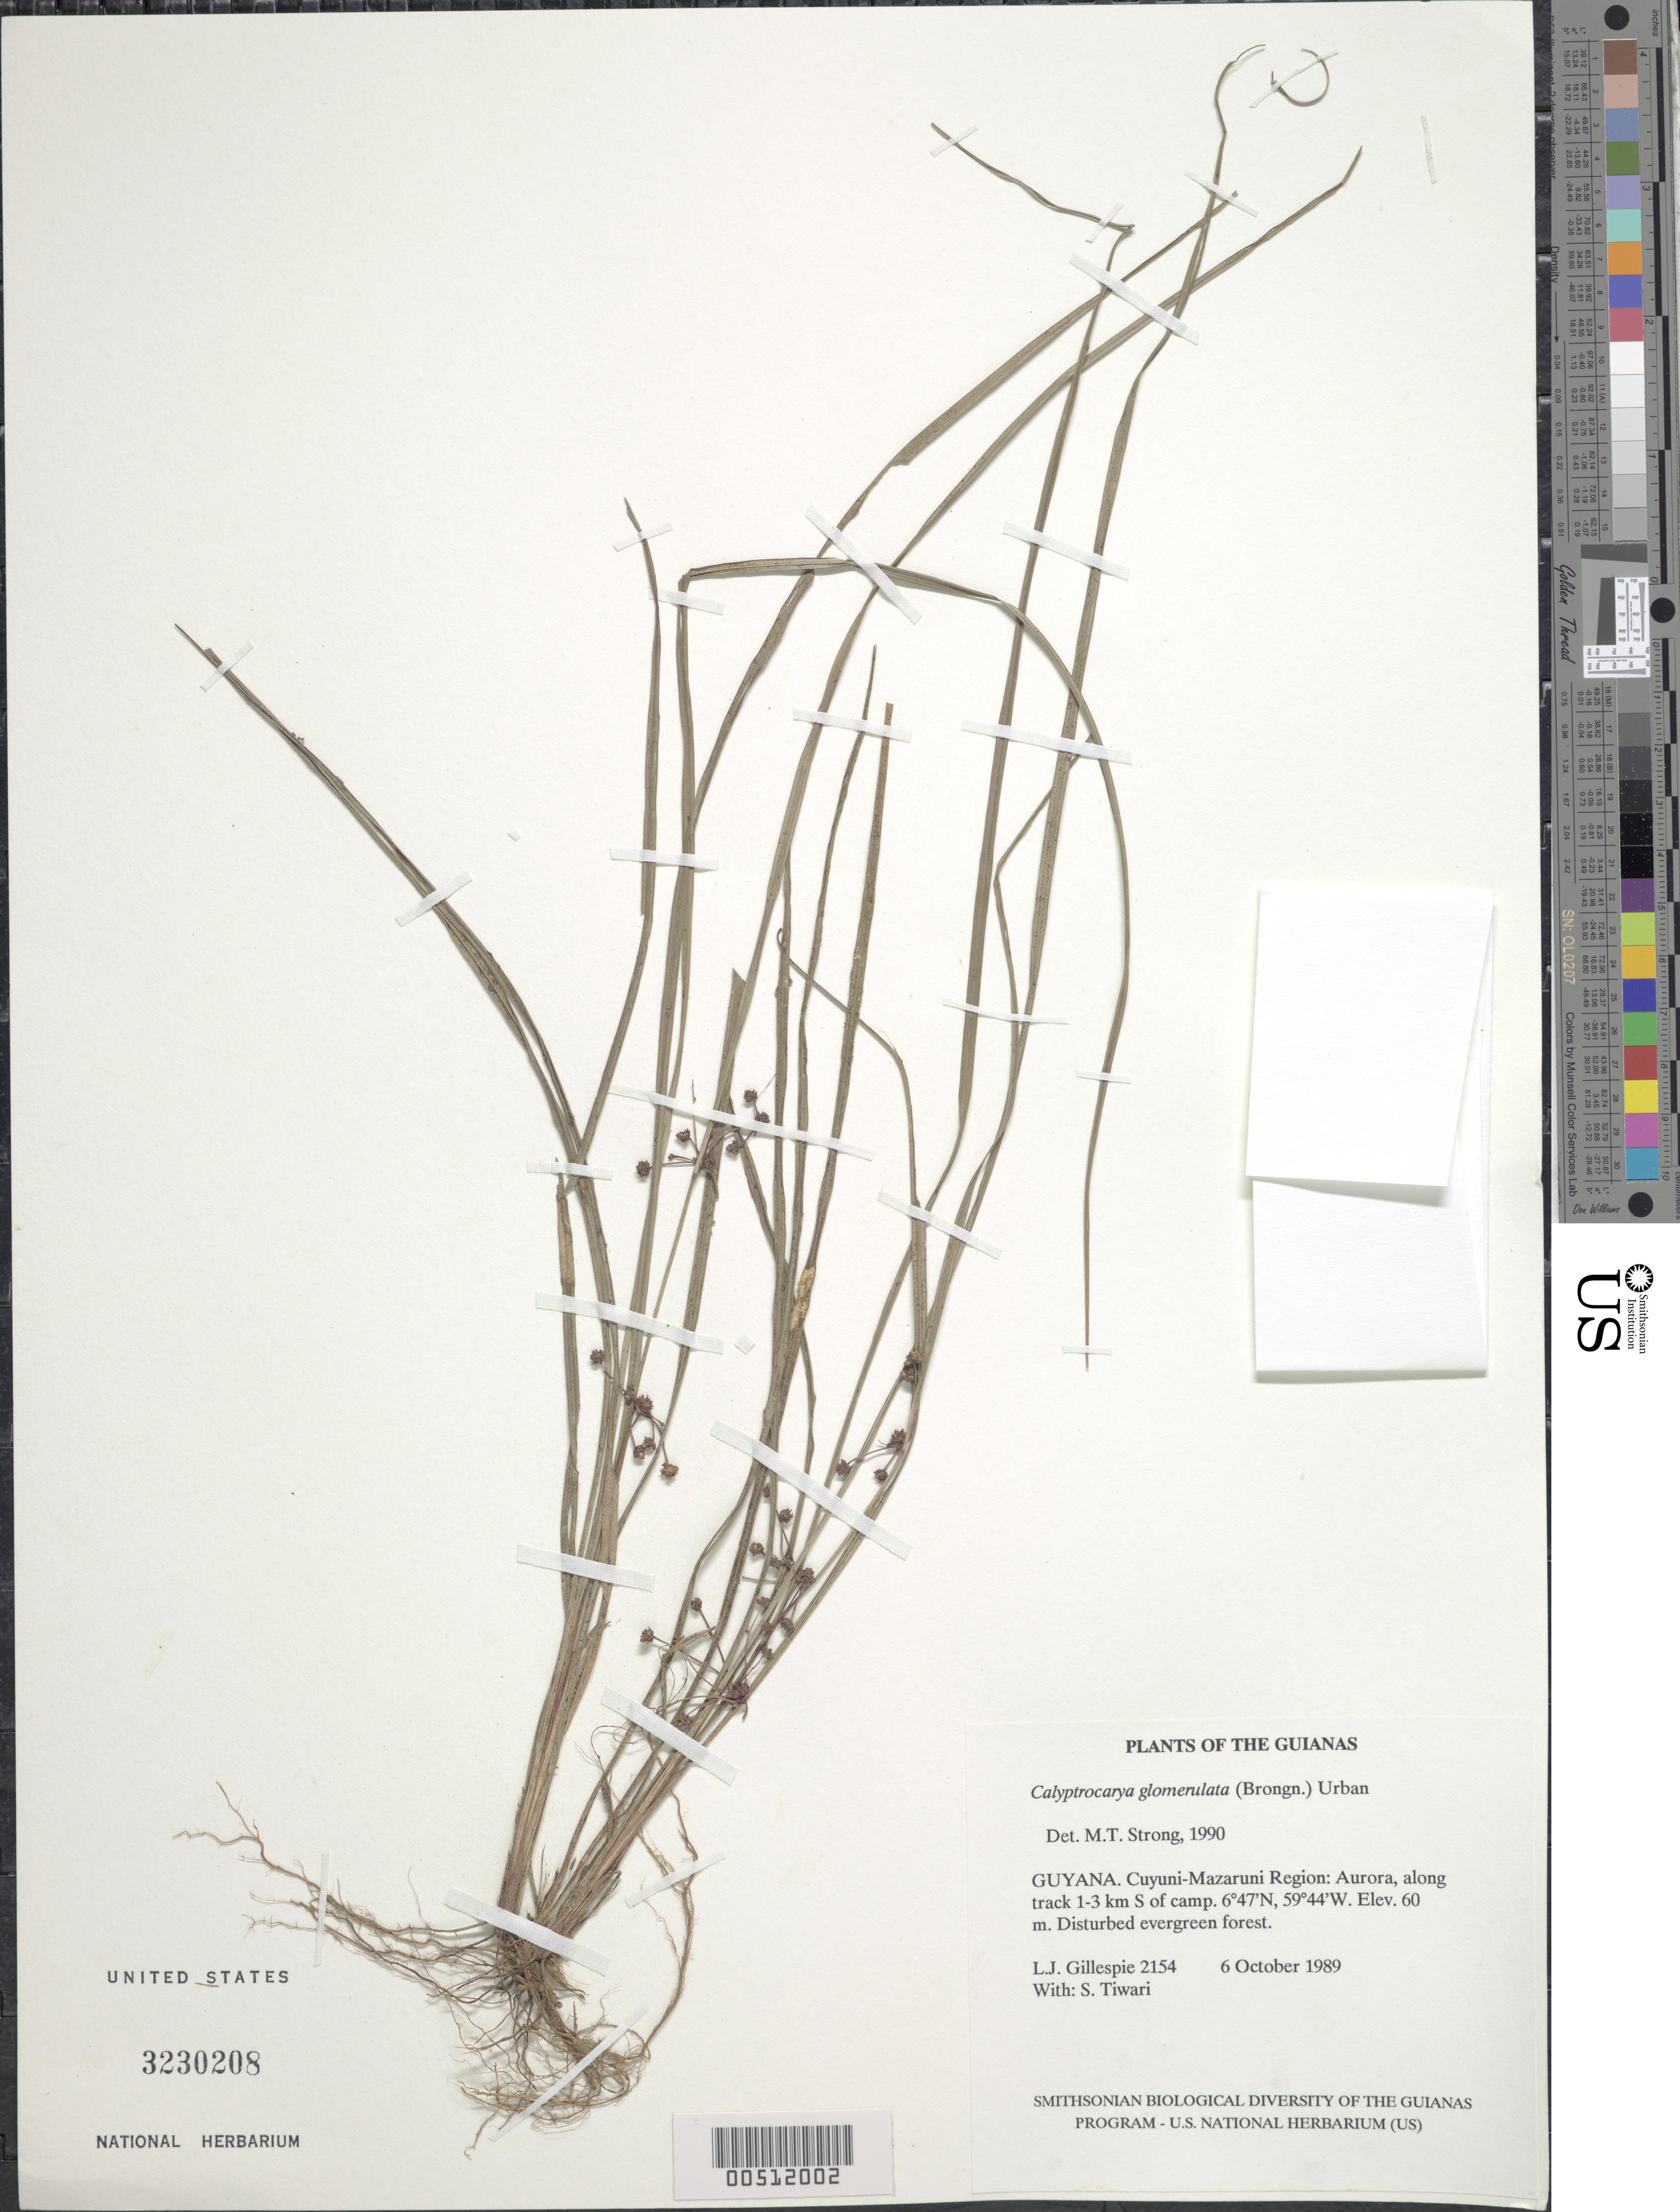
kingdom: Plantae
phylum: Tracheophyta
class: Liliopsida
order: Poales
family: Cyperaceae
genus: Calyptrocarya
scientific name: Calyptrocarya glomerulata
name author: (Brongn.) Urb.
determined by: Strong, M. T., (US), Smithsonian Institution - National Museum of Natural History (UNITED STATES)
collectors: L. J. Gillespie & S. Tiwari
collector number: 2154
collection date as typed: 6 October 1989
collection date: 1989-10-06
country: Guyana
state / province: Cuyuni-Mazaruni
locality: Aurora, along track 1-3 km S of camp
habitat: Disturbed evergreen forest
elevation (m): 60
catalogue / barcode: US 3230208